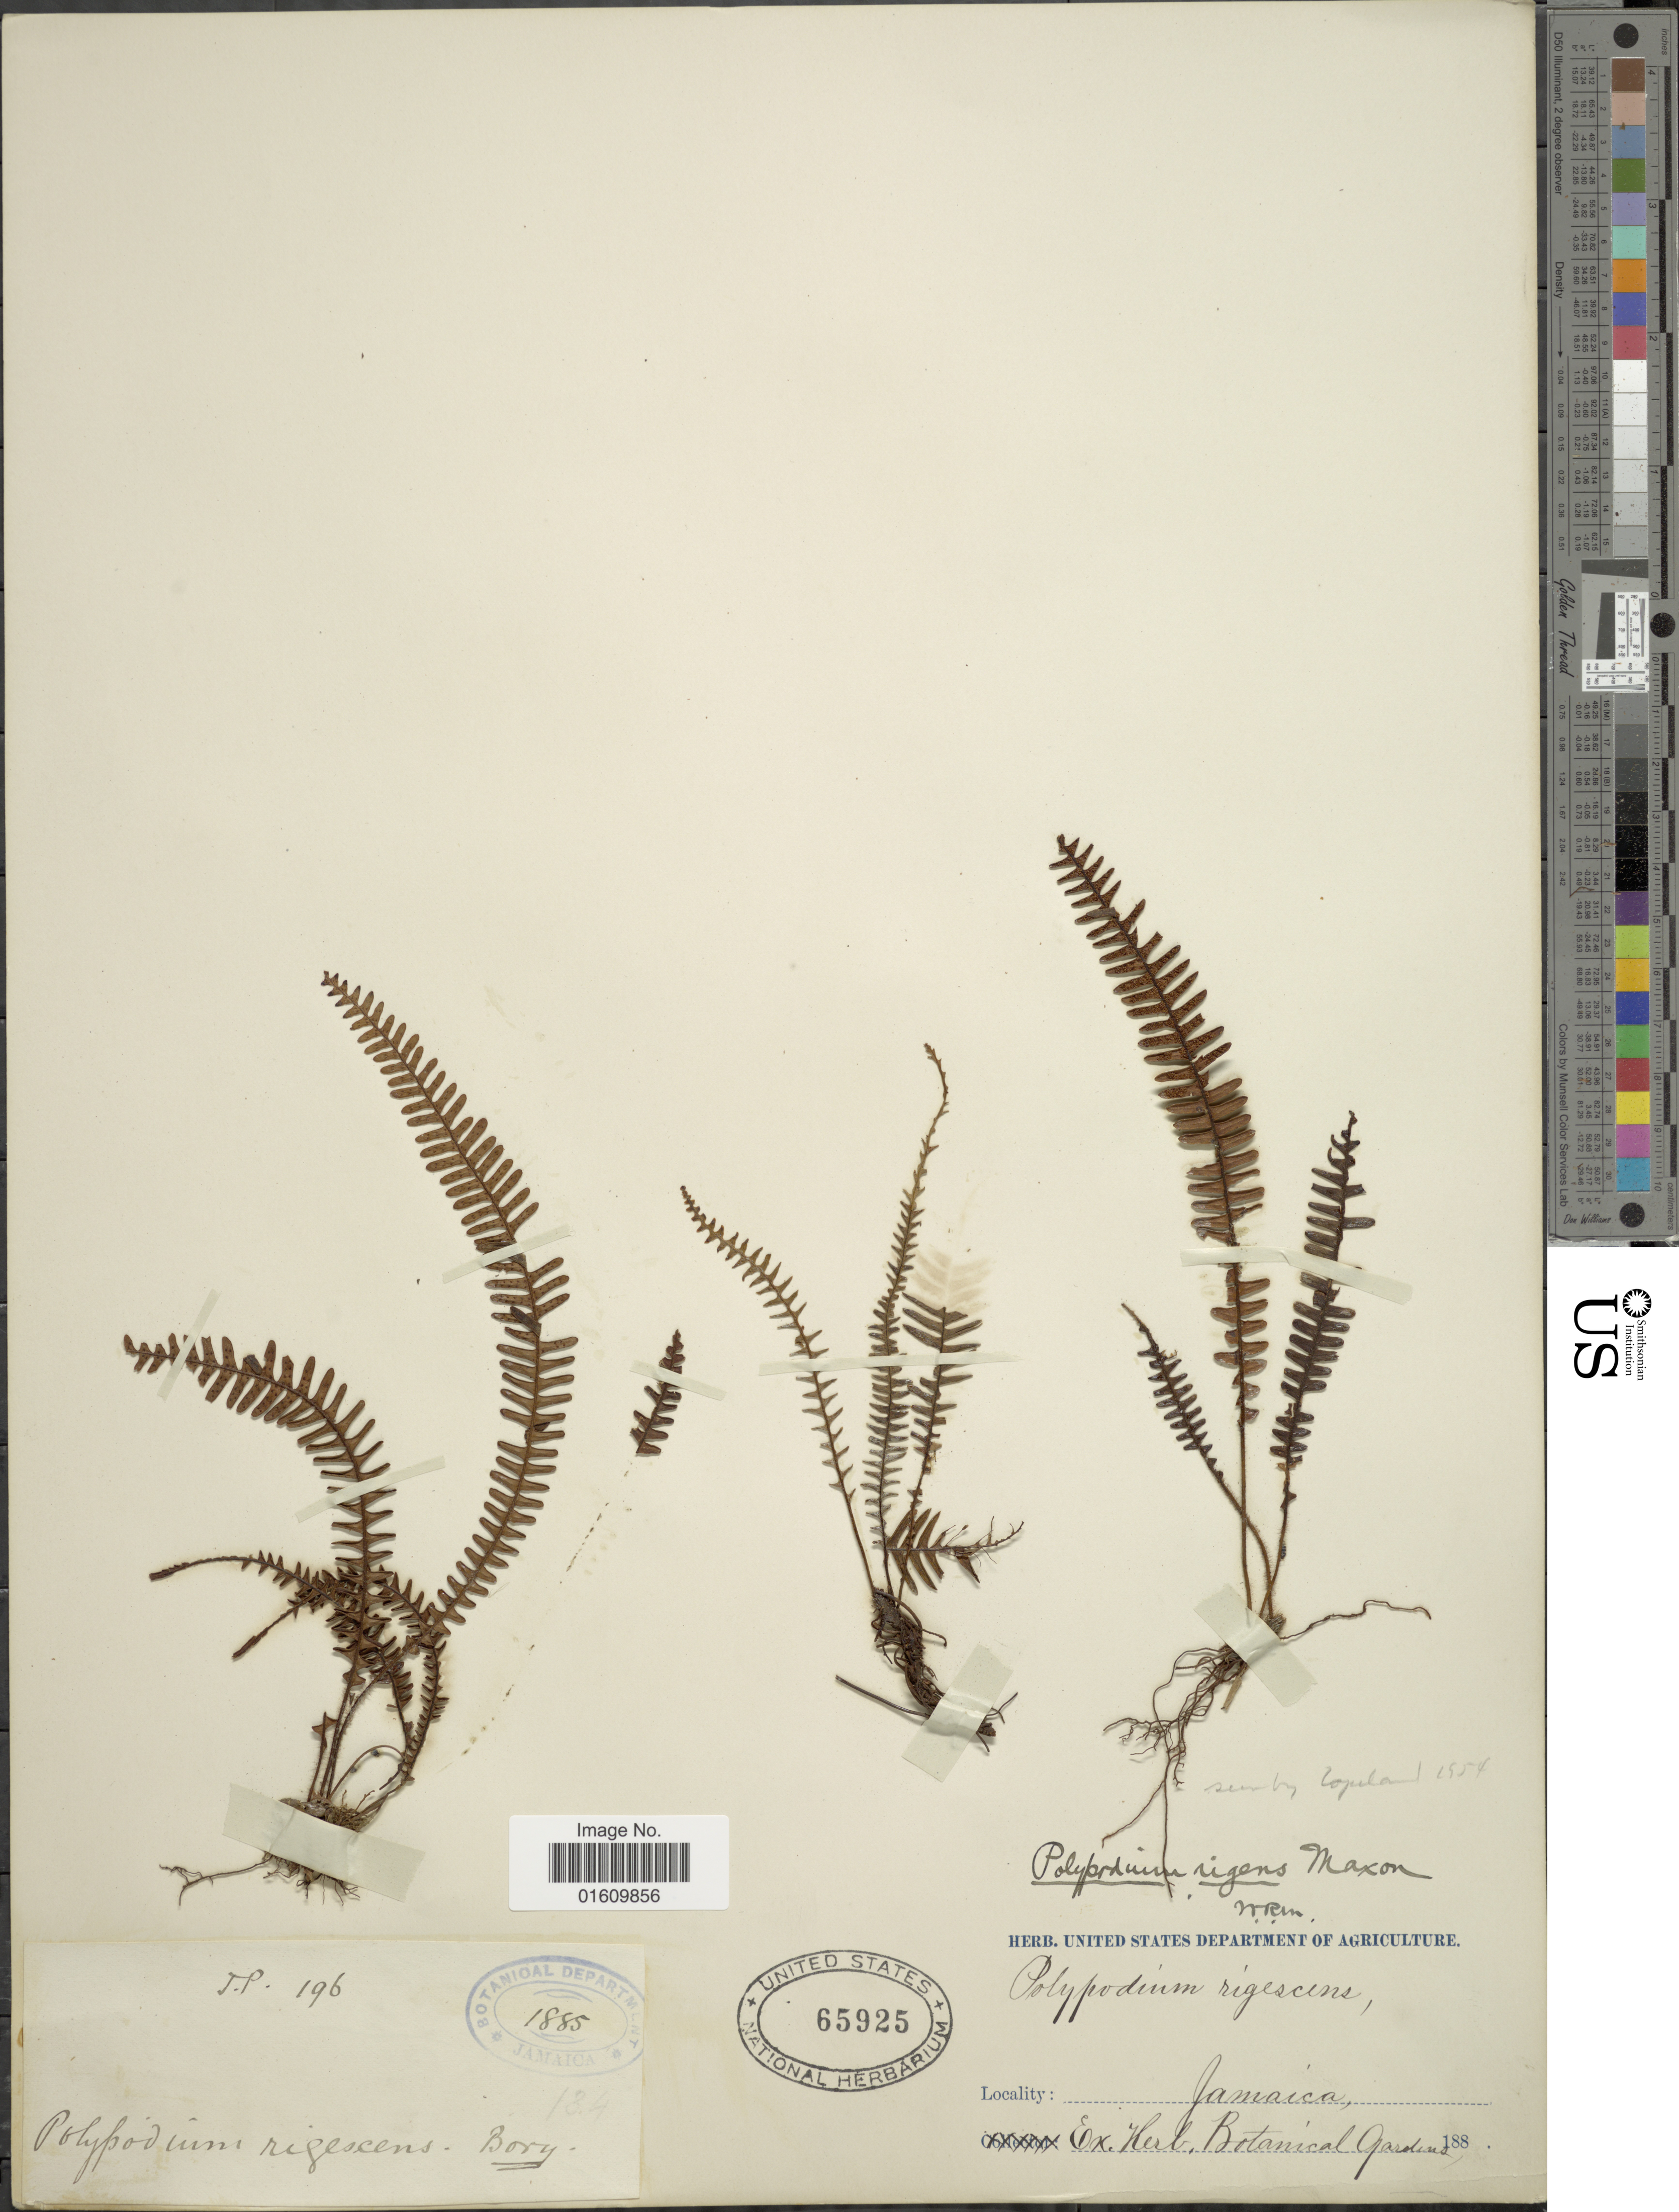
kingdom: Plantae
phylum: Tracheophyta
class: Polypodiopsida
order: Polypodiales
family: Polypodiaceae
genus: Melpomene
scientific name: Melpomene xiphopteroides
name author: (Liebm.) A.R. Sm. & R.C. Moran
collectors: J.P.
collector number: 196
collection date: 1885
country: Jamaica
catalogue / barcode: US 65925